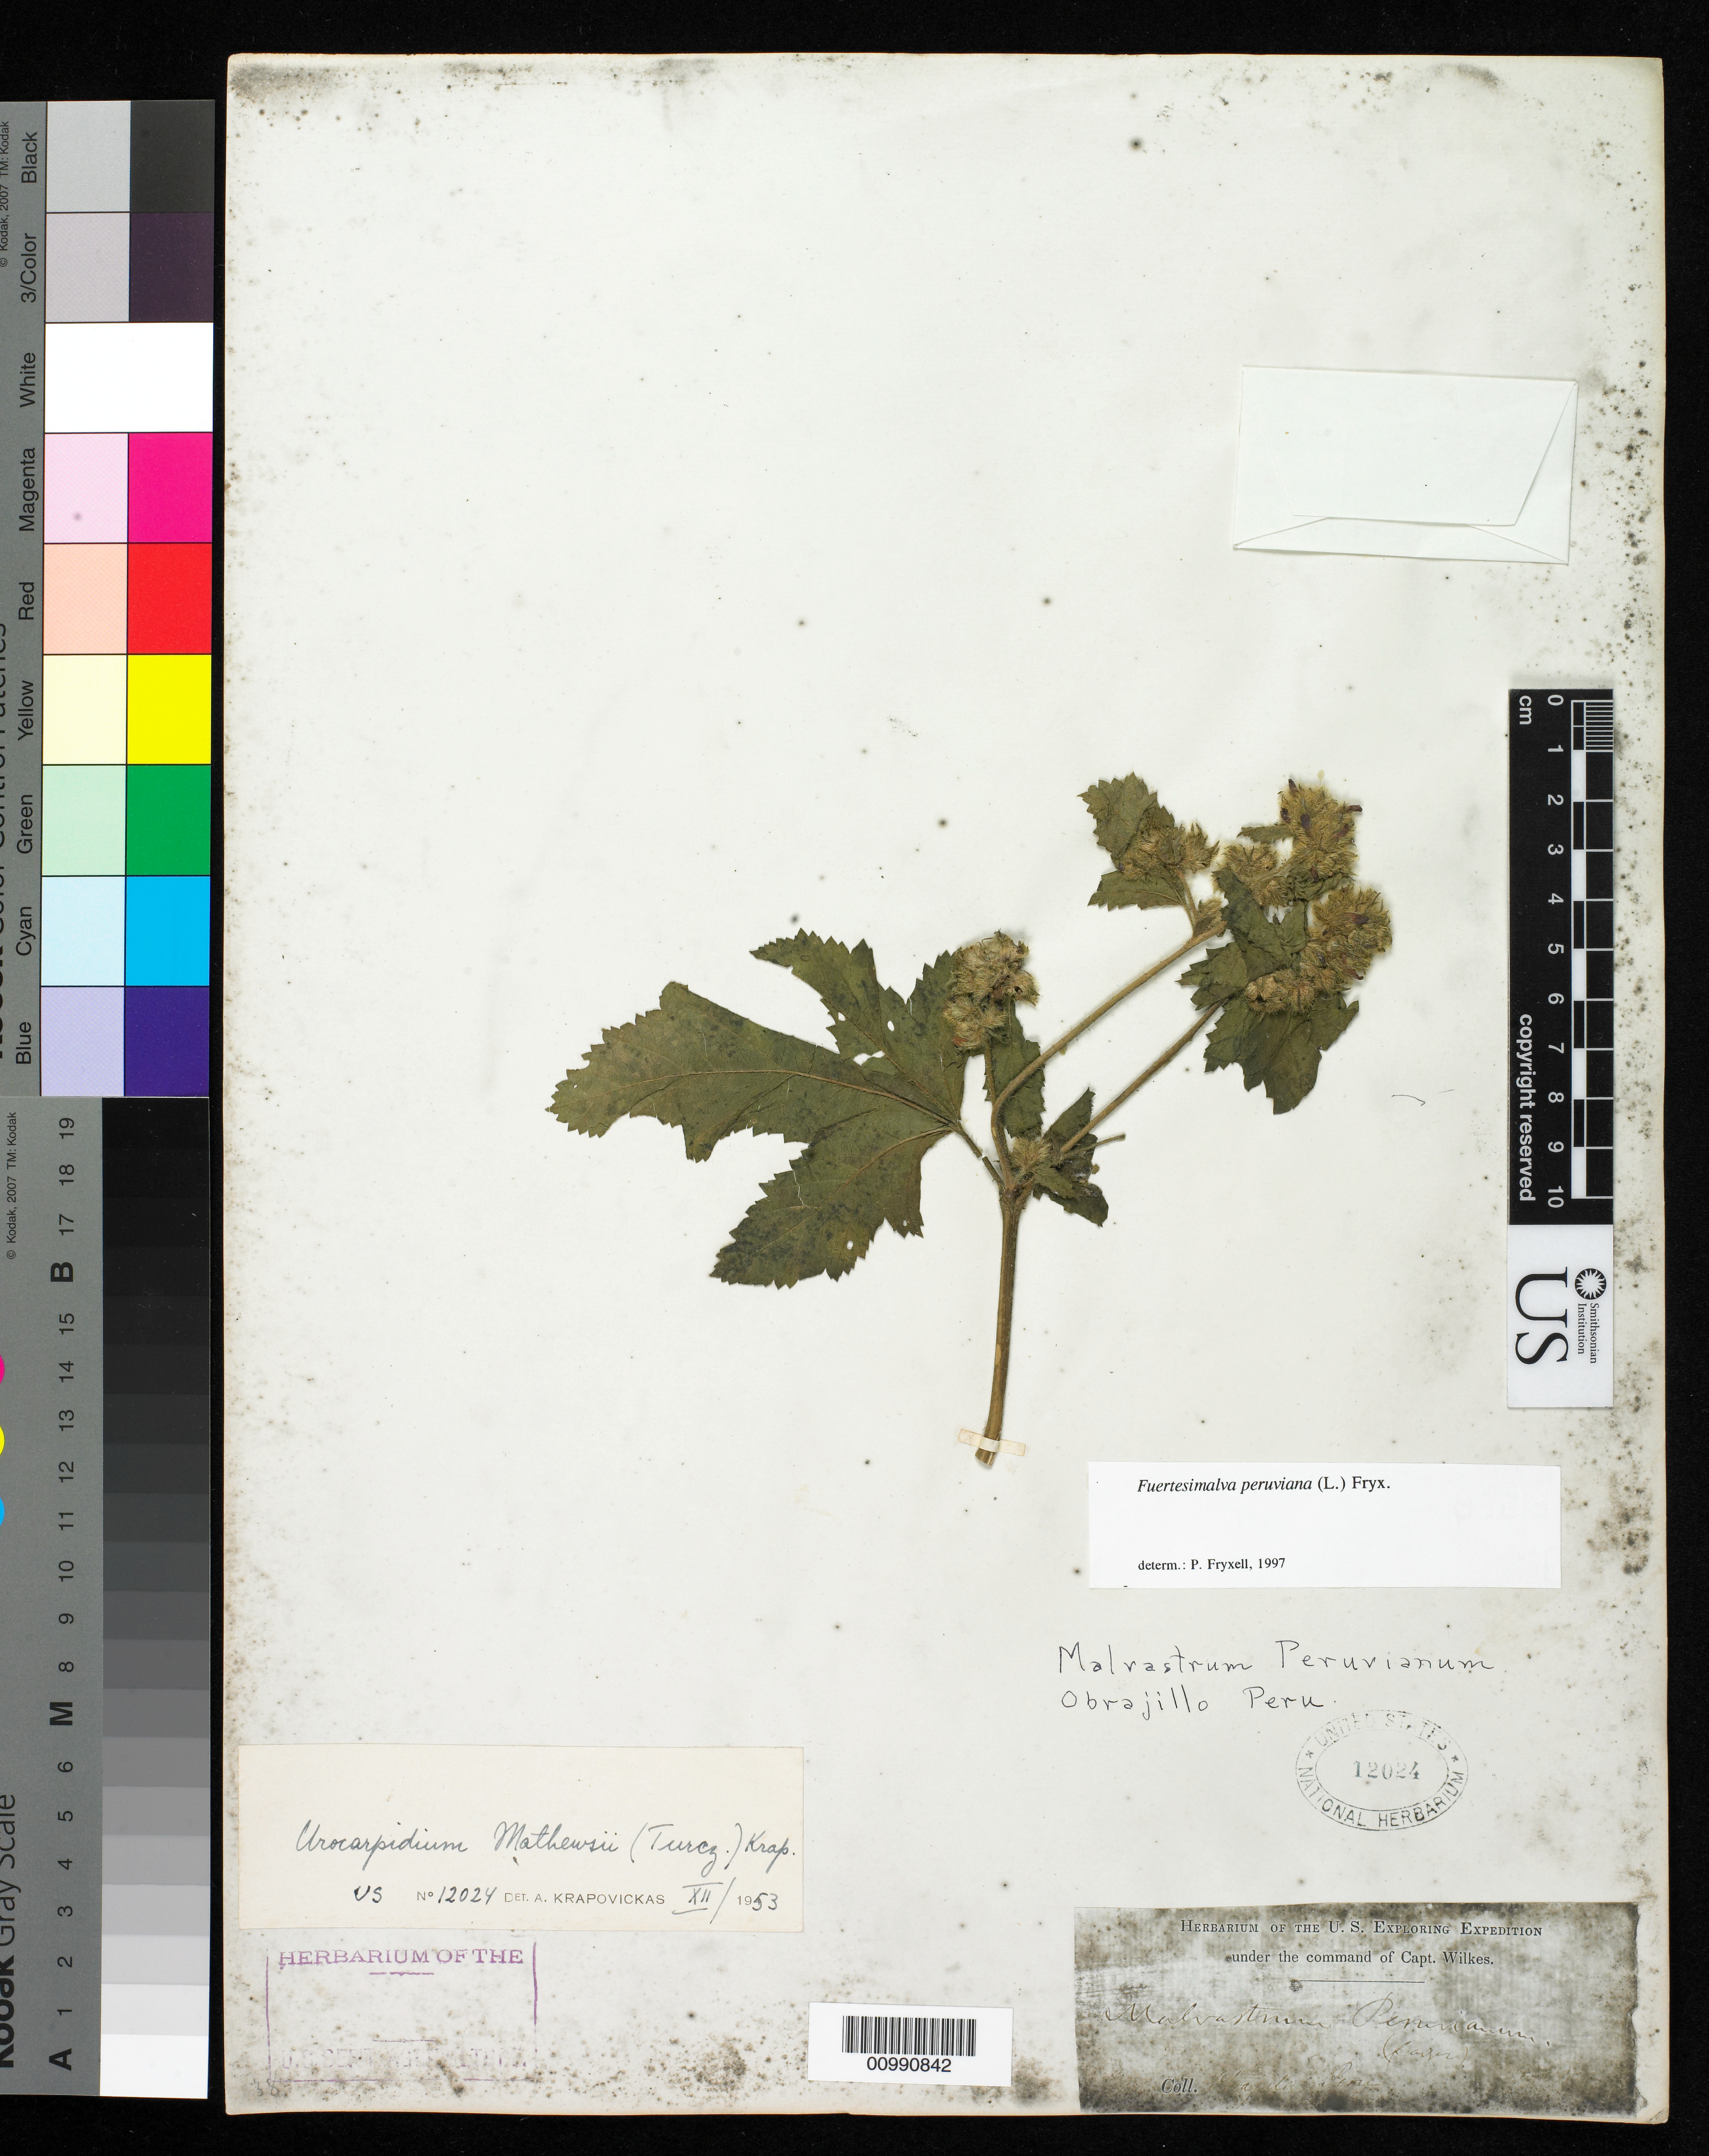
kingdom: Plantae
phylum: Tracheophyta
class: Magnoliopsida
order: Malvales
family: Malvaceae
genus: Fuertesimalva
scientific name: Fuertesimalva peruviana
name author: (L.) Fryxell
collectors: Wilkes Explor. Exped.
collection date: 1838/1842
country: Peru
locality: Obrajilo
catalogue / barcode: US 12024